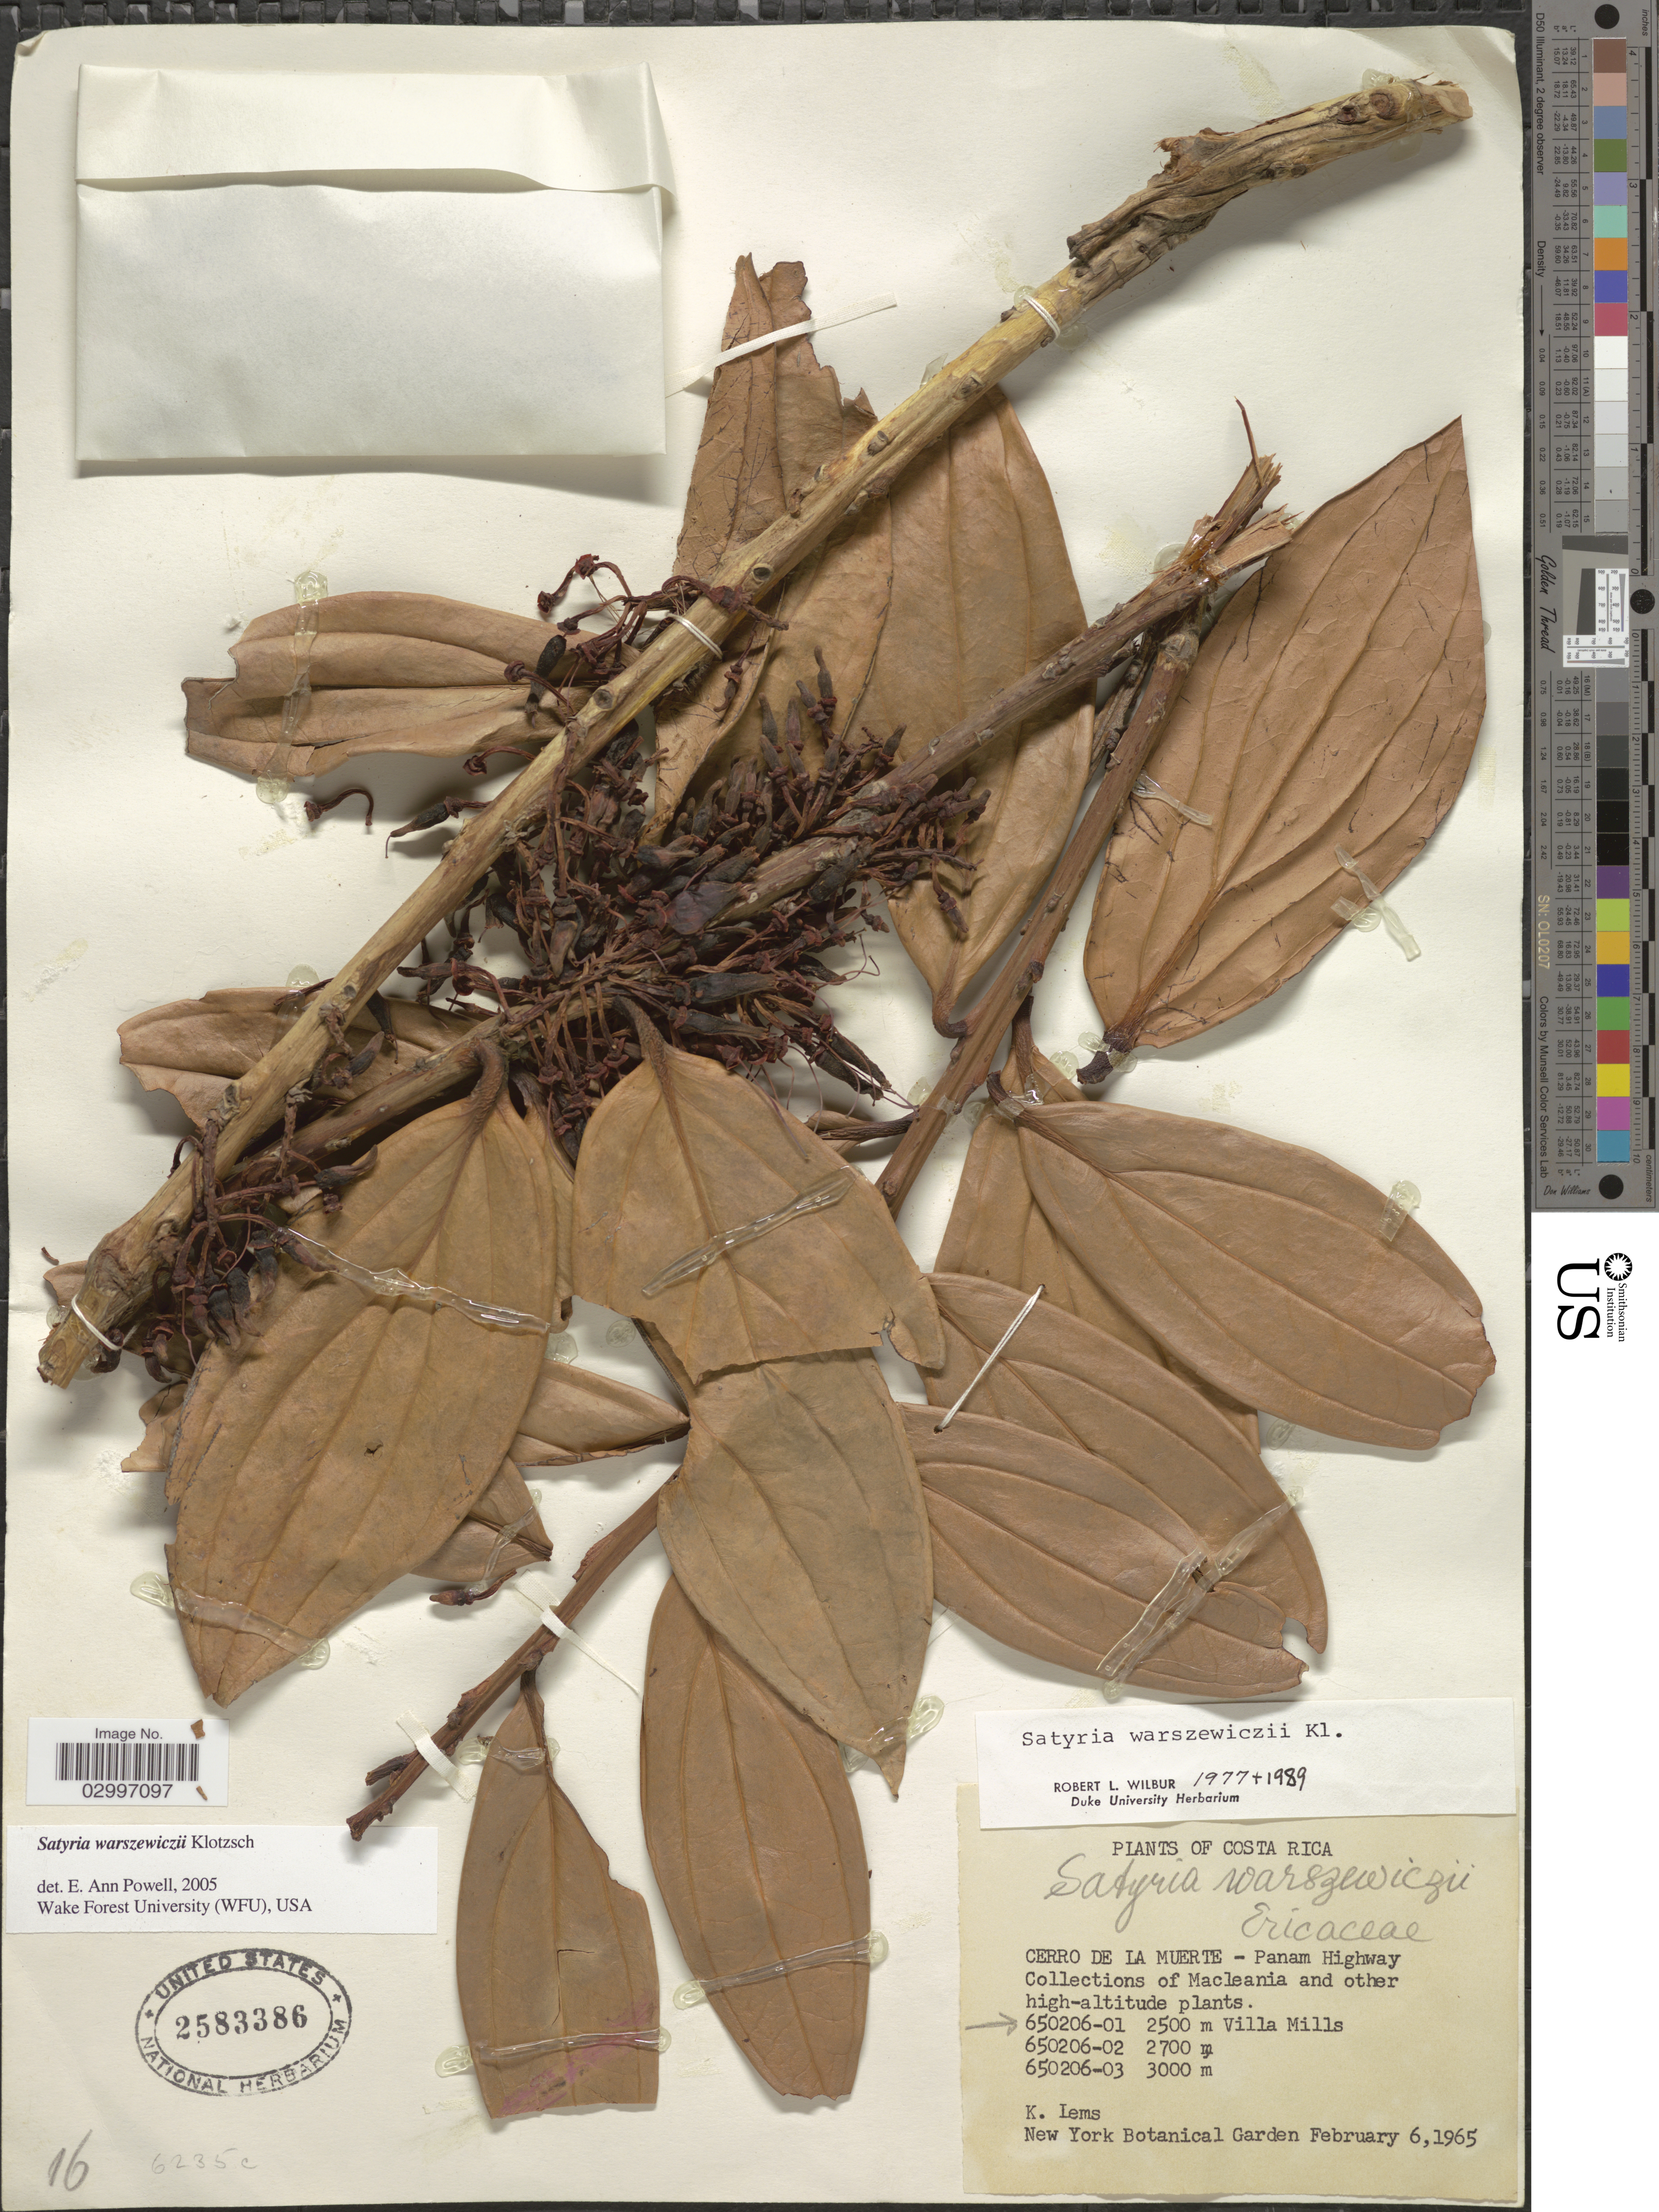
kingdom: Plantae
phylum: Tracheophyta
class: Magnoliopsida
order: Ericales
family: Ericaceae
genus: Satyria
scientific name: Satyria warszewiczii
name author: Klotzsch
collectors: K. Lems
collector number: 650206-01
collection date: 1965-02-06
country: Costa Rica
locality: Cerro De La Muerte - Panam Highway, Villa Mills.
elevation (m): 2500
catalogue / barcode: US 2583386